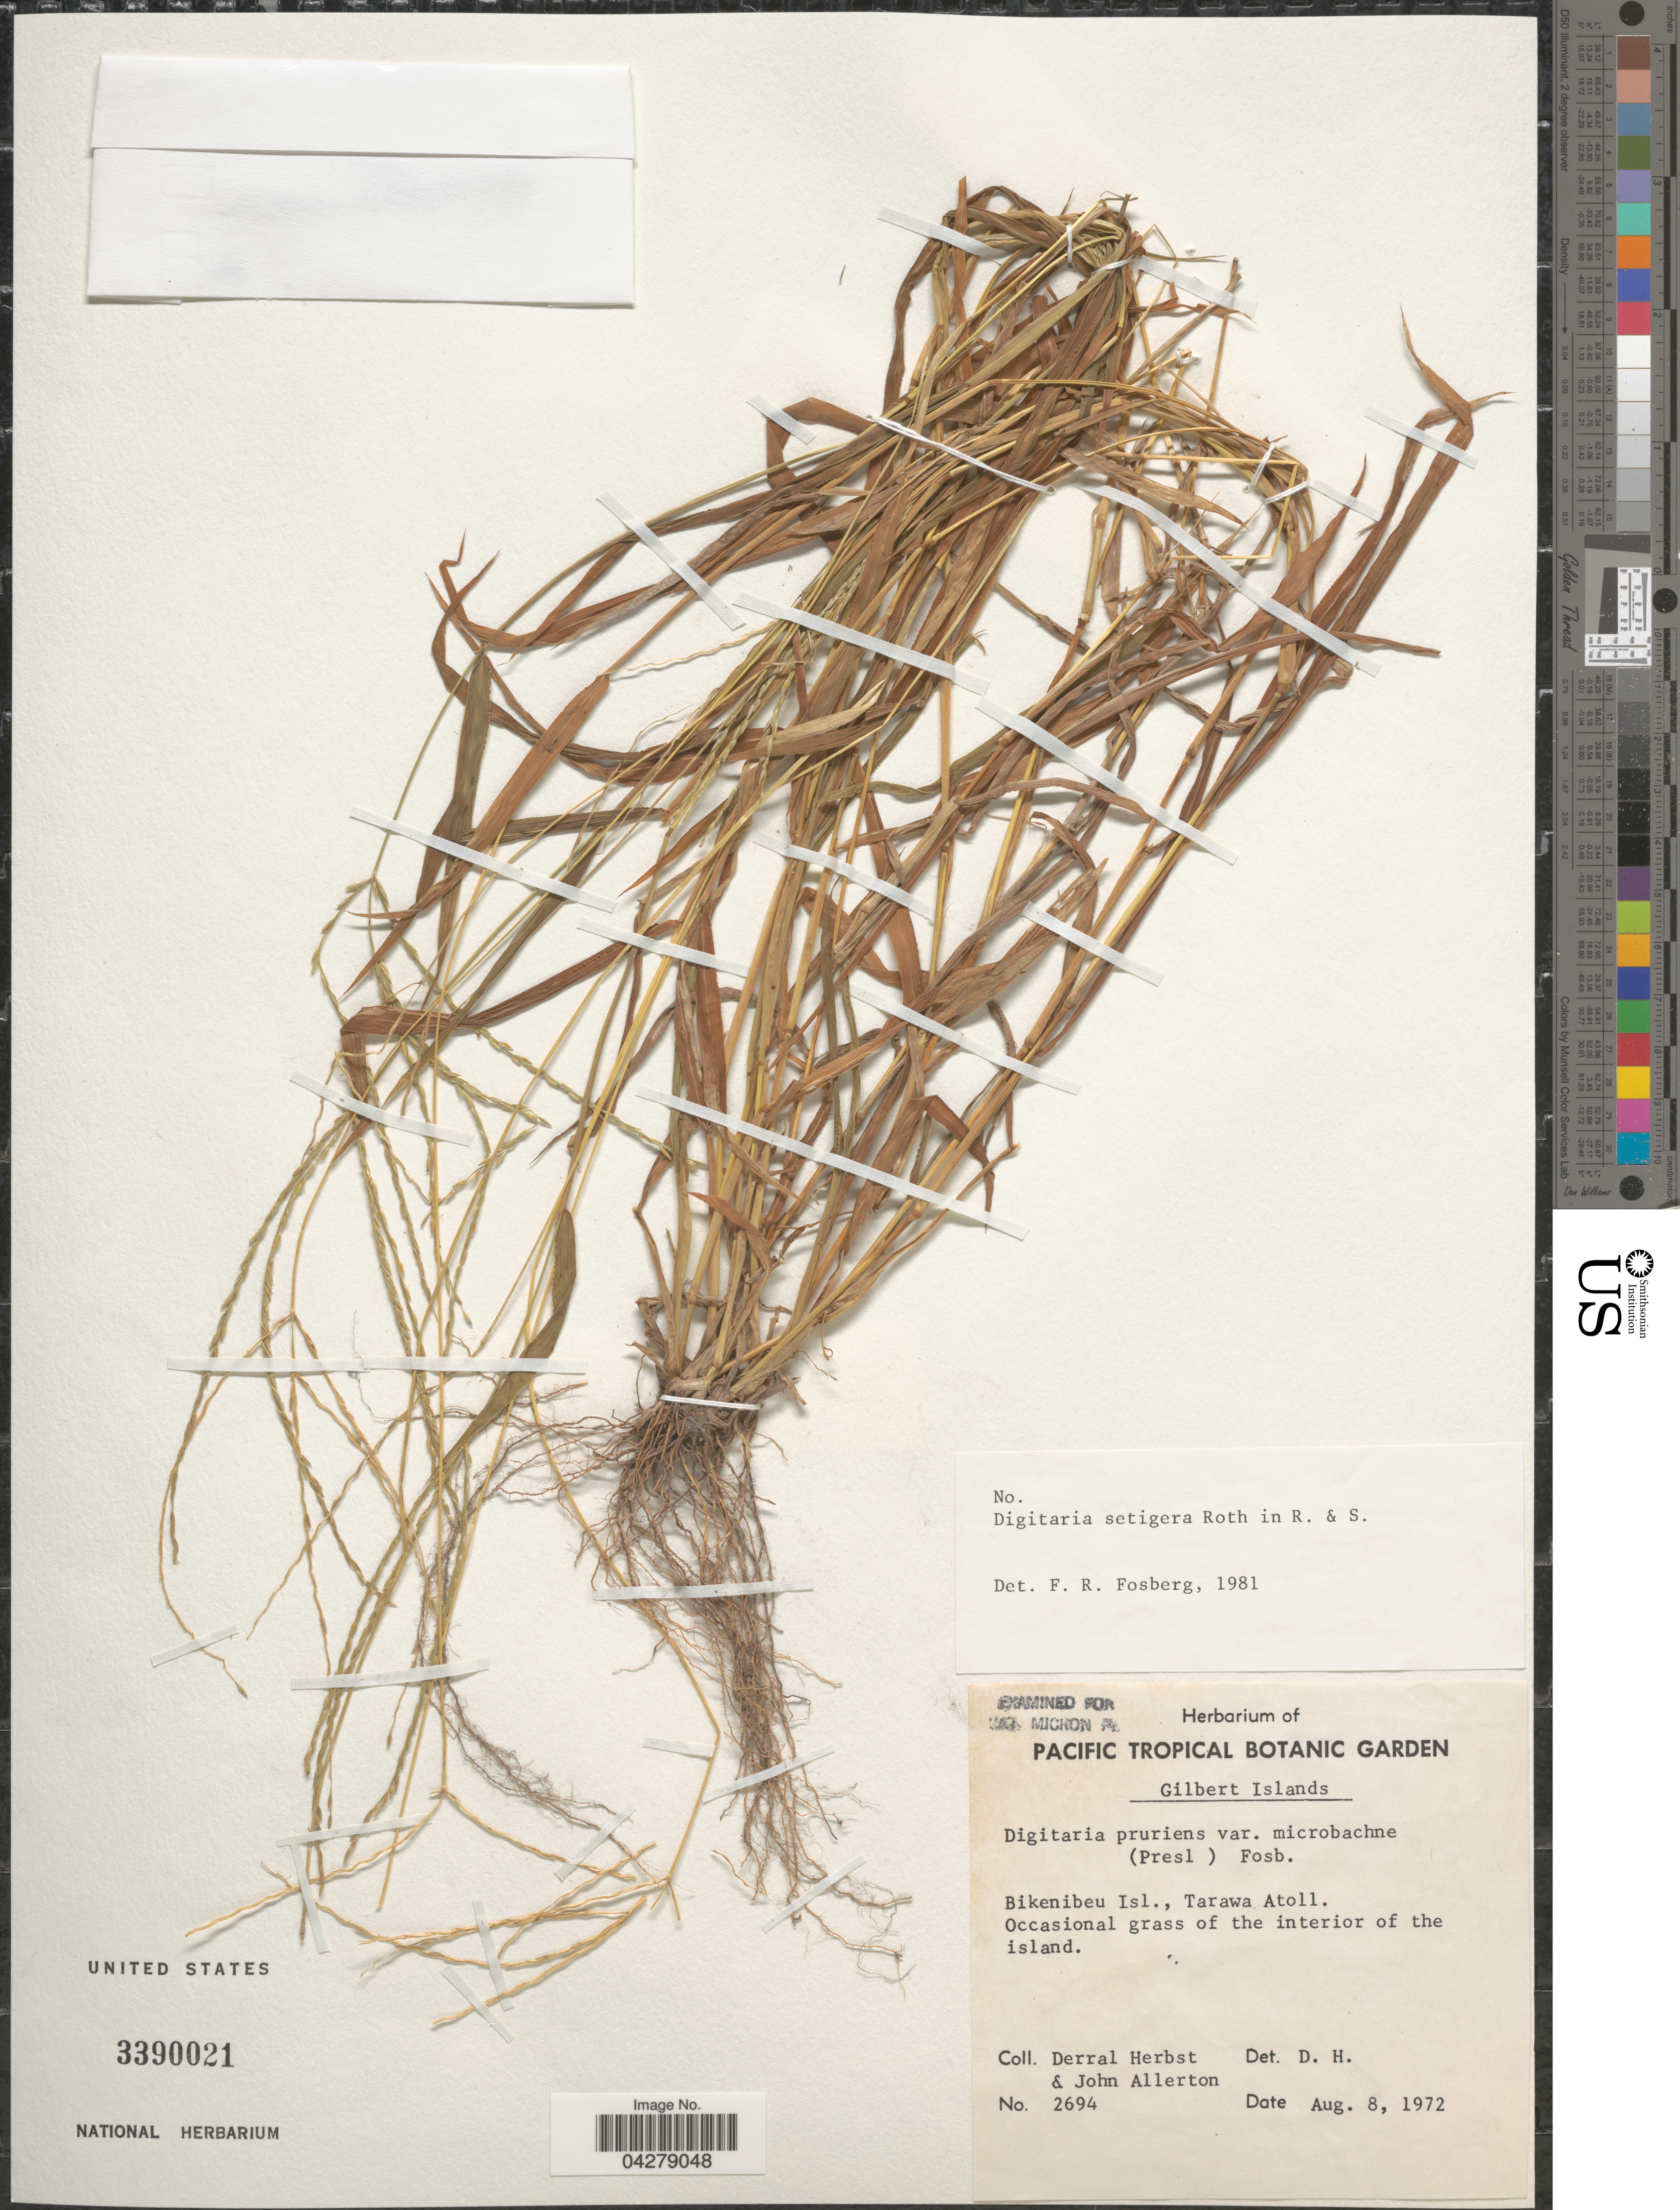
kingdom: Plantae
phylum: Tracheophyta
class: Liliopsida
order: Poales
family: Poaceae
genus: Digitaria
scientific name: Digitaria setigera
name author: Roth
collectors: D. R. Herbst & J. Allerton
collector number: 2694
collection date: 1972-08-08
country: Kiribati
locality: Gilbert Islands. Bikenibeu Isl., Tarawa Atoll. Occasional grass of the interior of the island.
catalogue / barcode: US 3390021